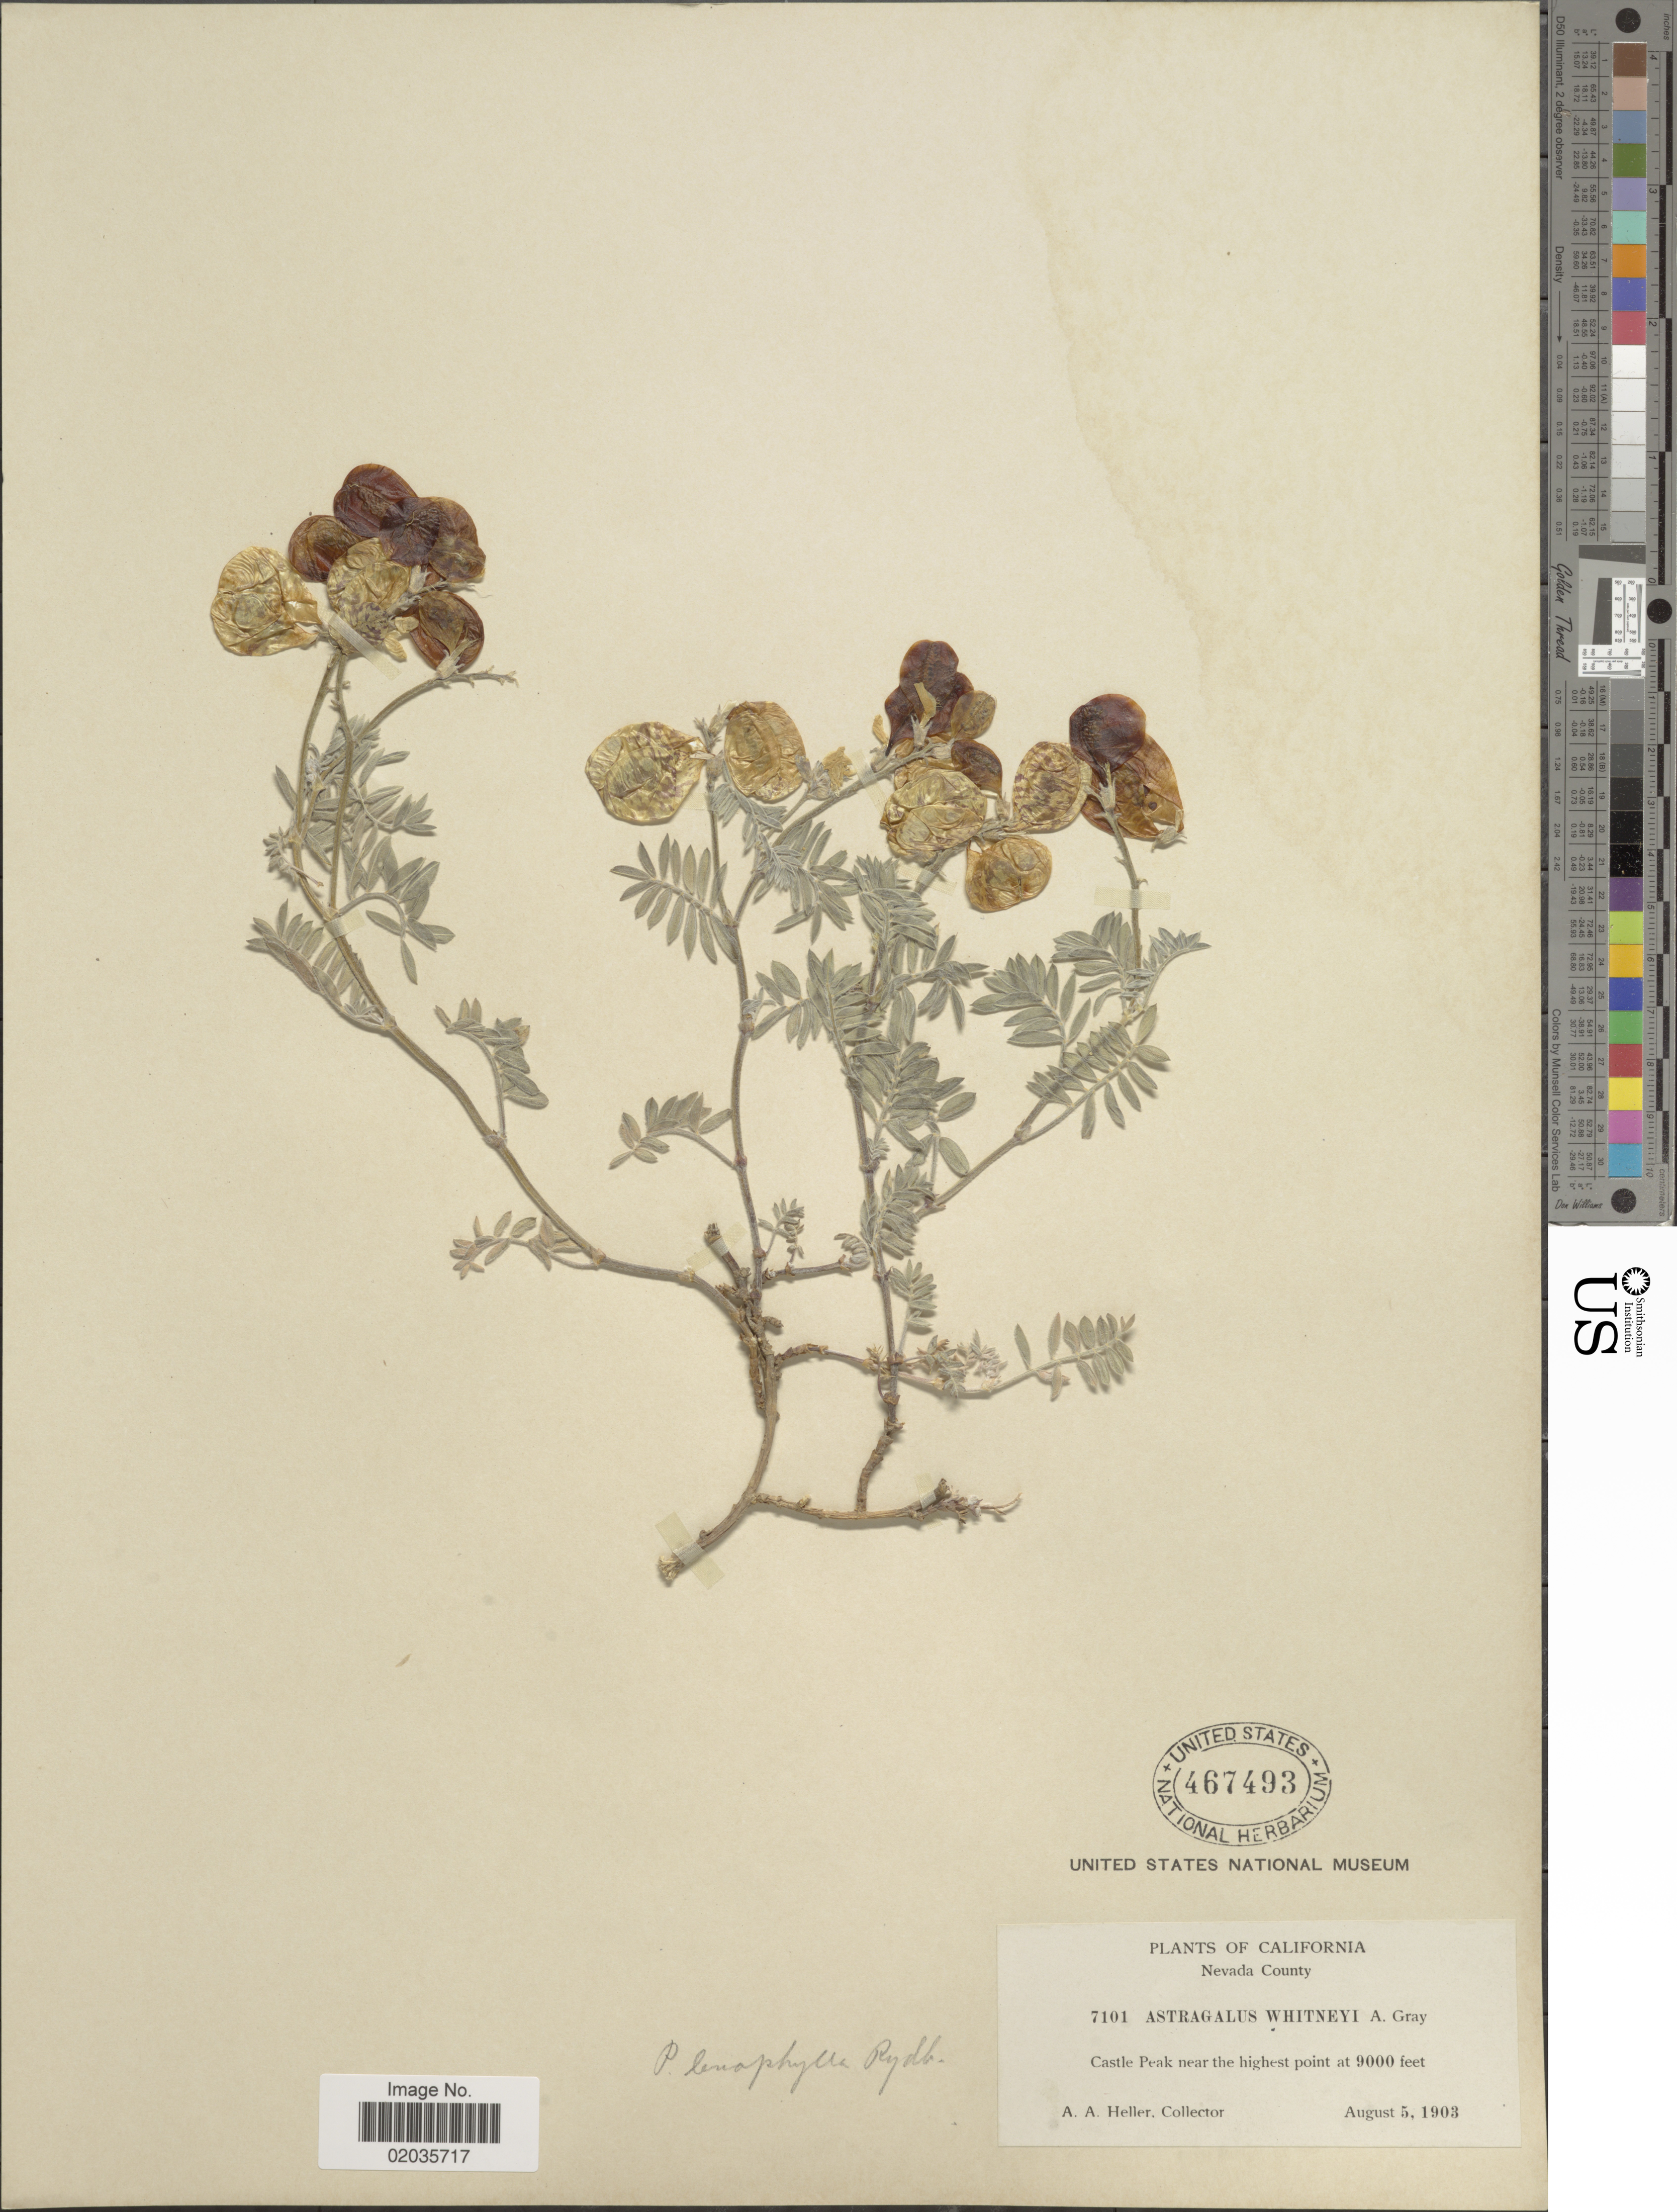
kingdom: Plantae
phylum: Tracheophyta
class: Magnoliopsida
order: Fabales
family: Fabaceae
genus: Astragalus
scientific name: Astragalus whitneyi var. lenophyllus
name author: (Rydb.) Barneby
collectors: A. A. Heller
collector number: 7101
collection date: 1903-08-05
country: United States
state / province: California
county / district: Nevada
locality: Nevada County, Castle Peak near the highest point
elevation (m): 2743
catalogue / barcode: US 467493